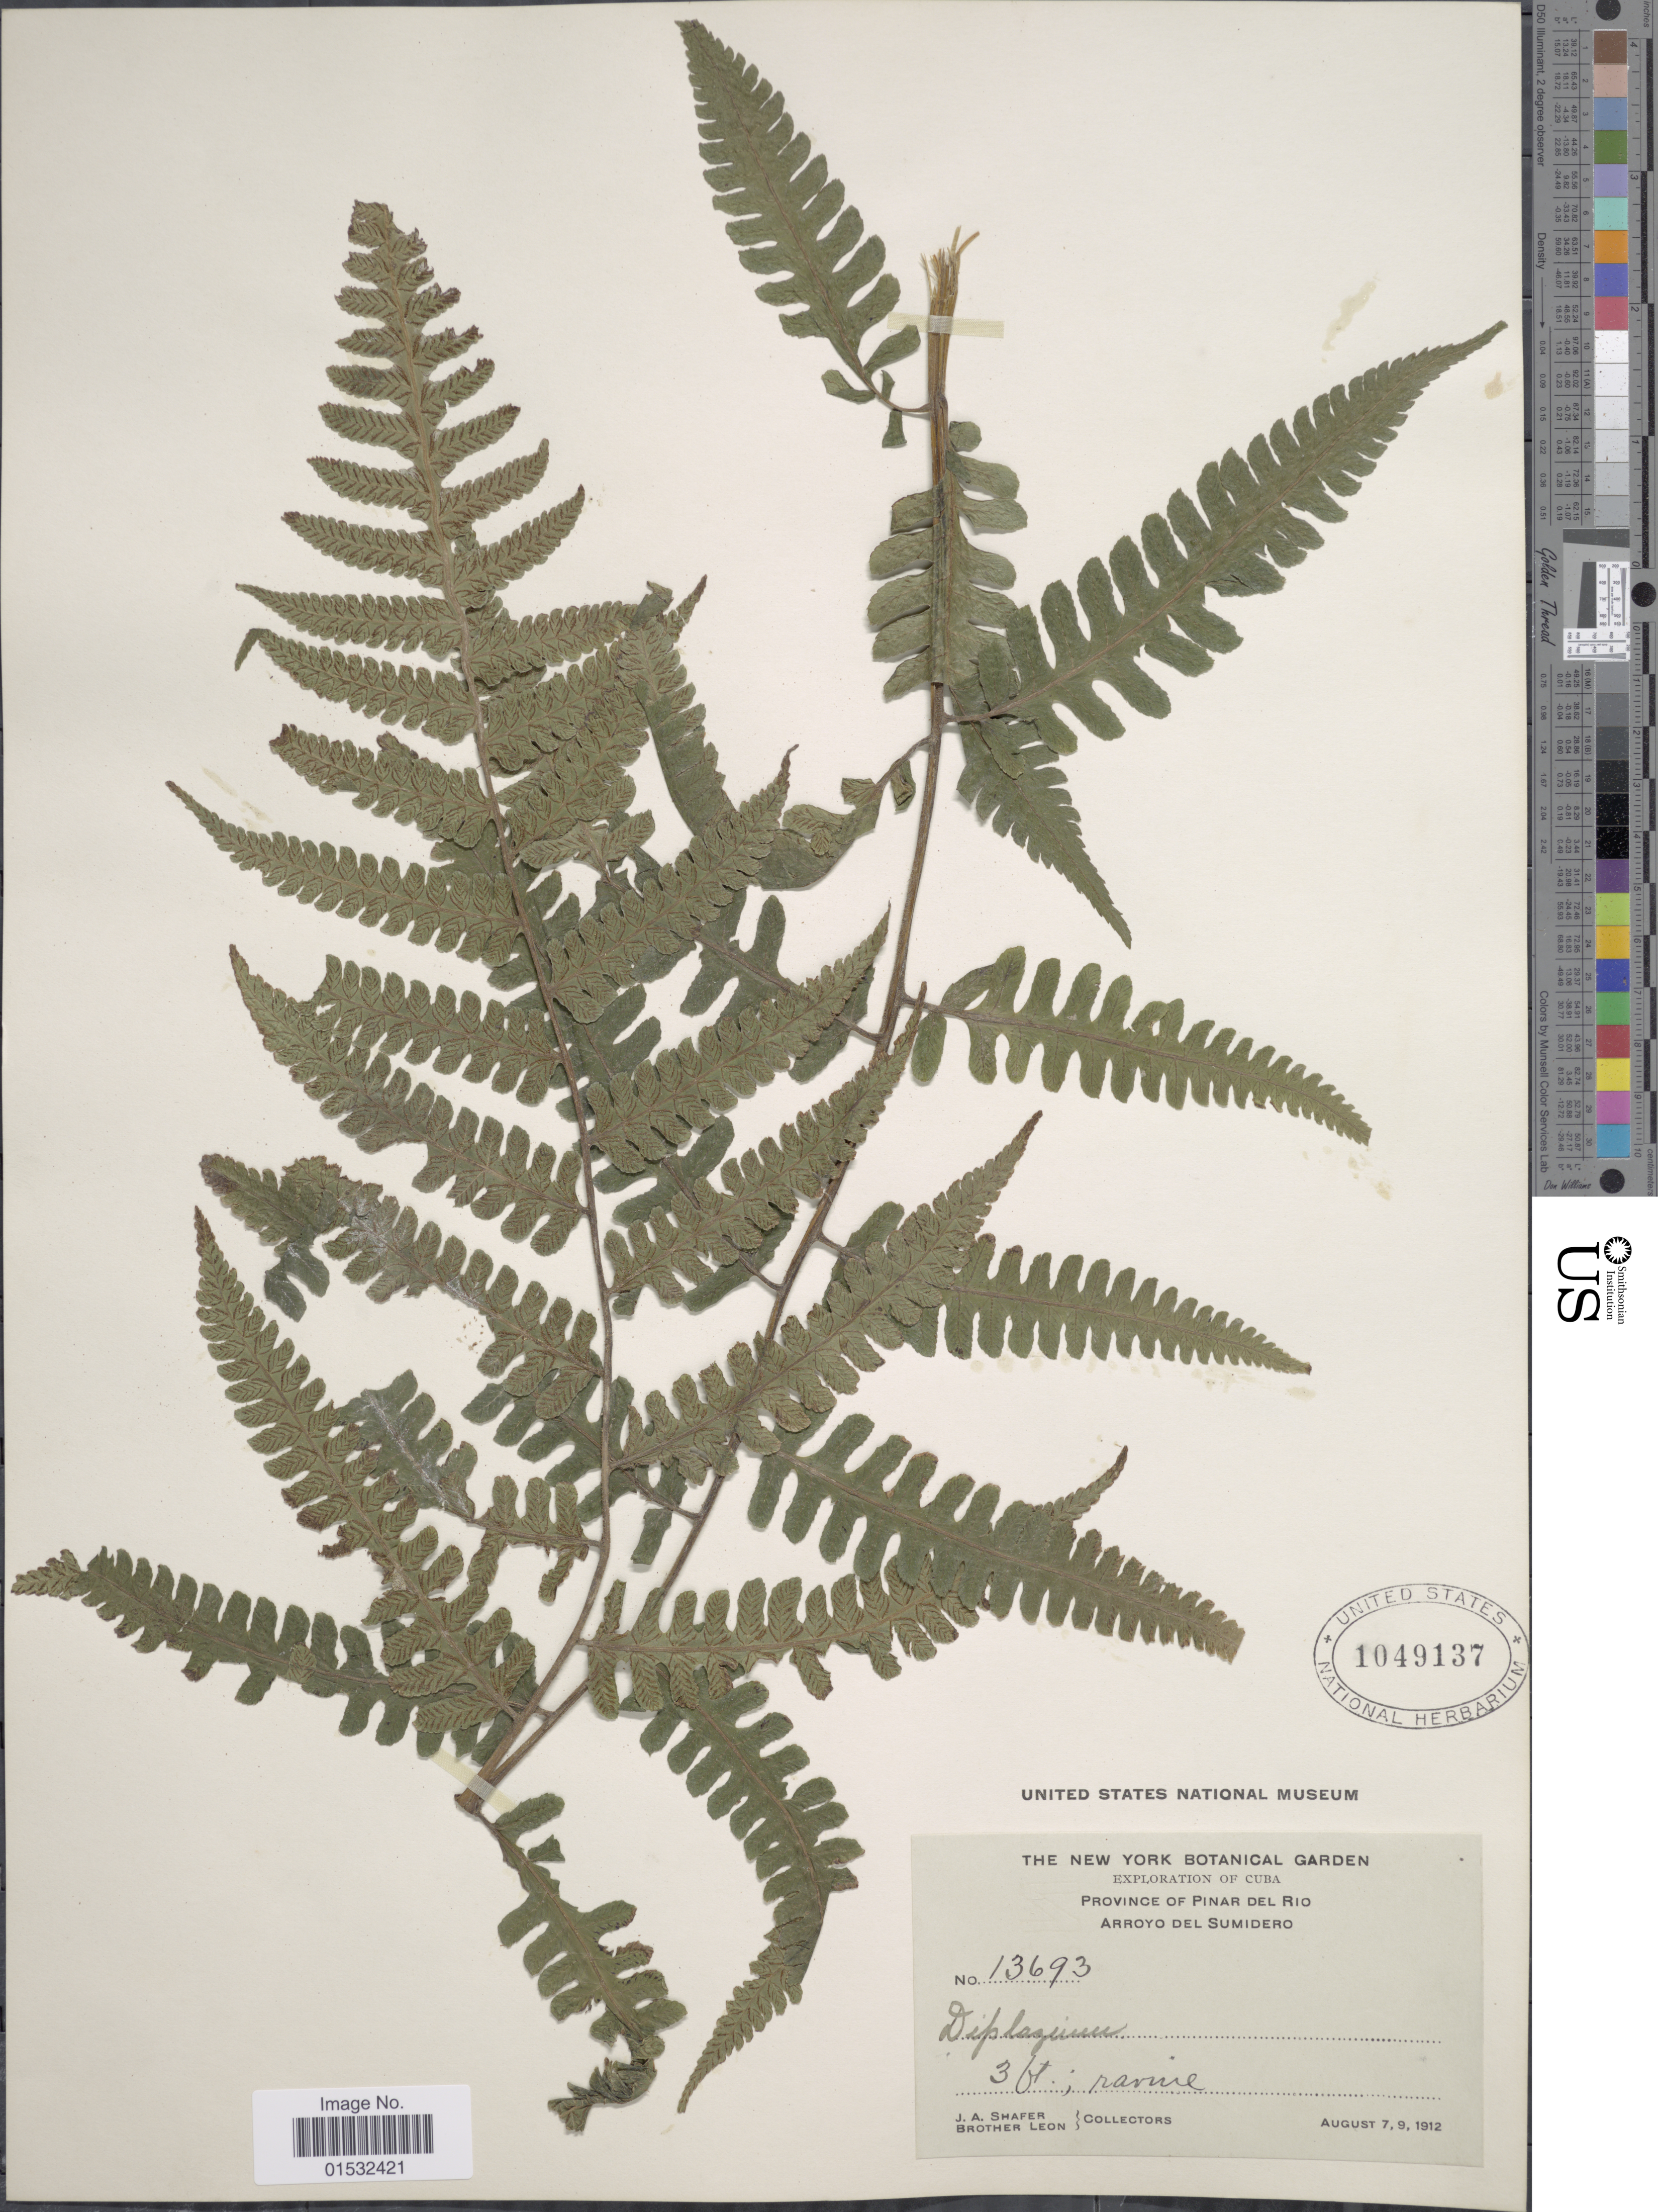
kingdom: Plantae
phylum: Tracheophyta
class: Polypodiopsida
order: Polypodiales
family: Athyriaceae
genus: Diplazium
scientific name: Diplazium striatum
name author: (L.) C. Presl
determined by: Sánchez, C.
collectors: J. A. Shafer & Bro. León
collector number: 13693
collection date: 1912-08-07/1912-08-09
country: Cuba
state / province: Pinar del Río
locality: Arroyo del Sumidero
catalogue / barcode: US 1049137